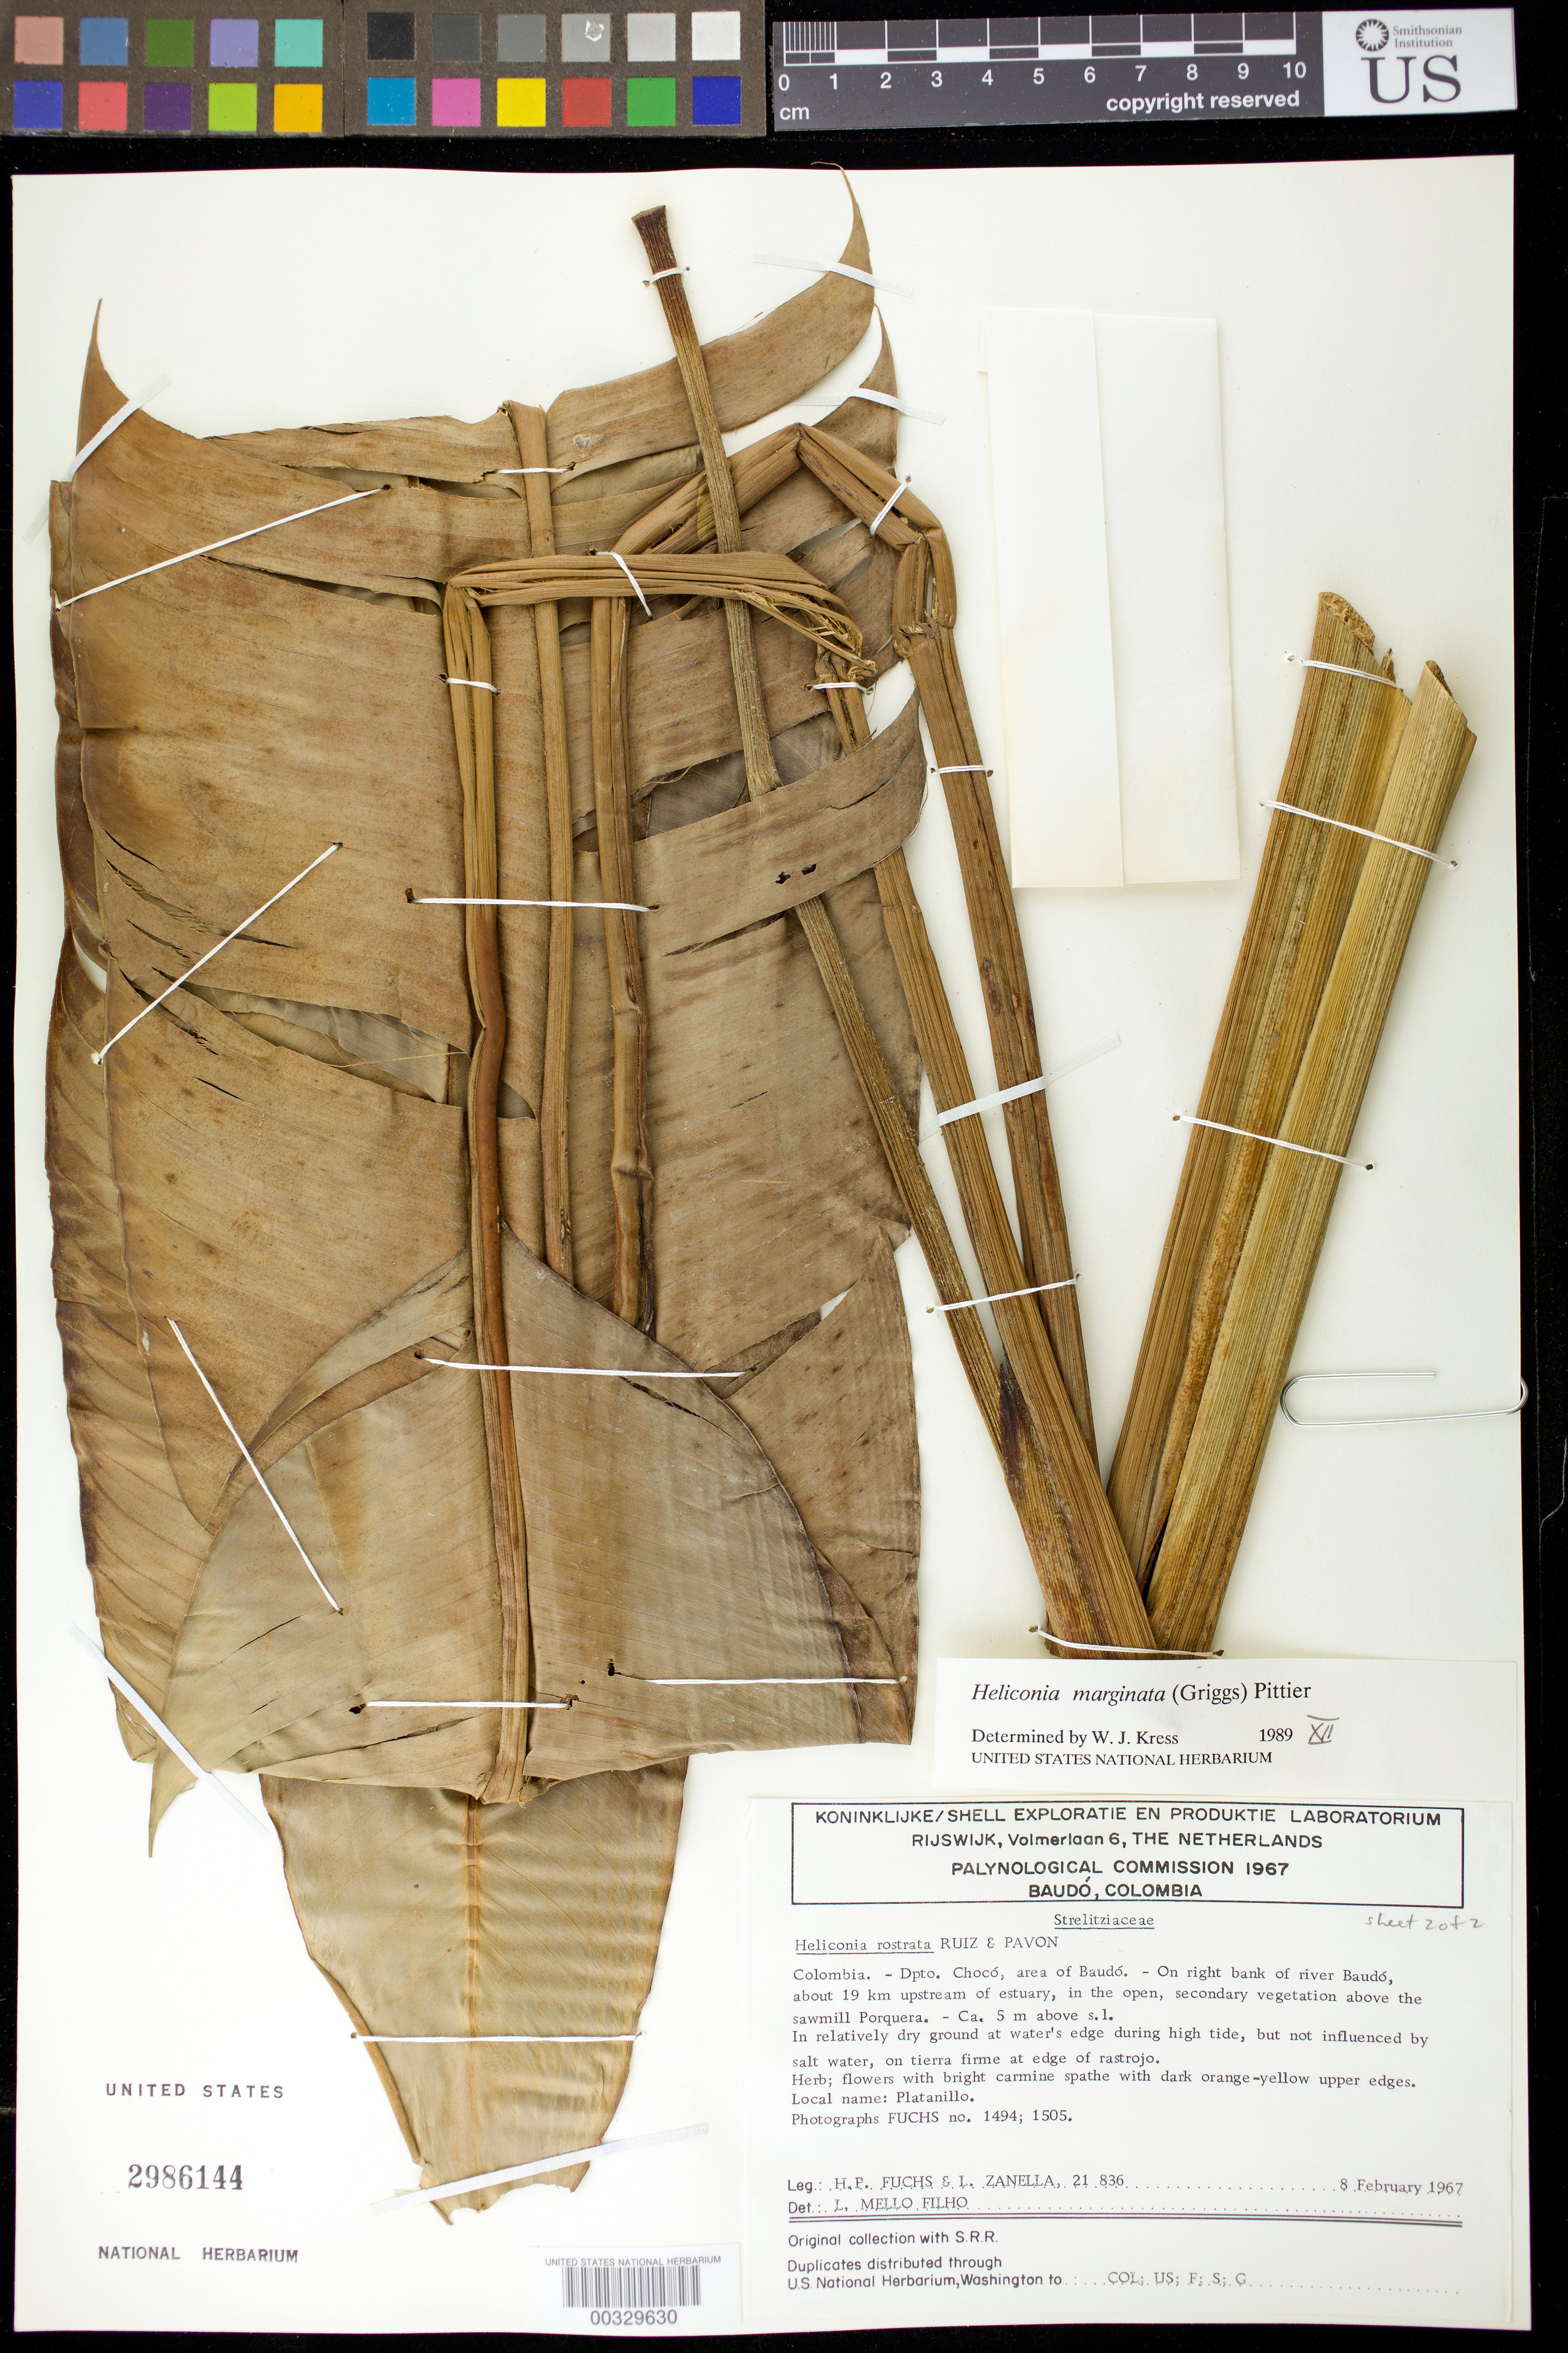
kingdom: Plantae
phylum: Tracheophyta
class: Liliopsida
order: Zingiberales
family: Heliconiaceae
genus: Heliconia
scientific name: Heliconia marginata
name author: (R.F. Griggs) Pittier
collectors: H. P. Fuchs & L. Zanella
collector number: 21 836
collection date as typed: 08 Feb 1967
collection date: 1967-02-08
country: Colombia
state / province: Chocó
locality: Area of Baudo, on right bank of River Baudo, about 19 km upstream of Estuary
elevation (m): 5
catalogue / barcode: US 2986144